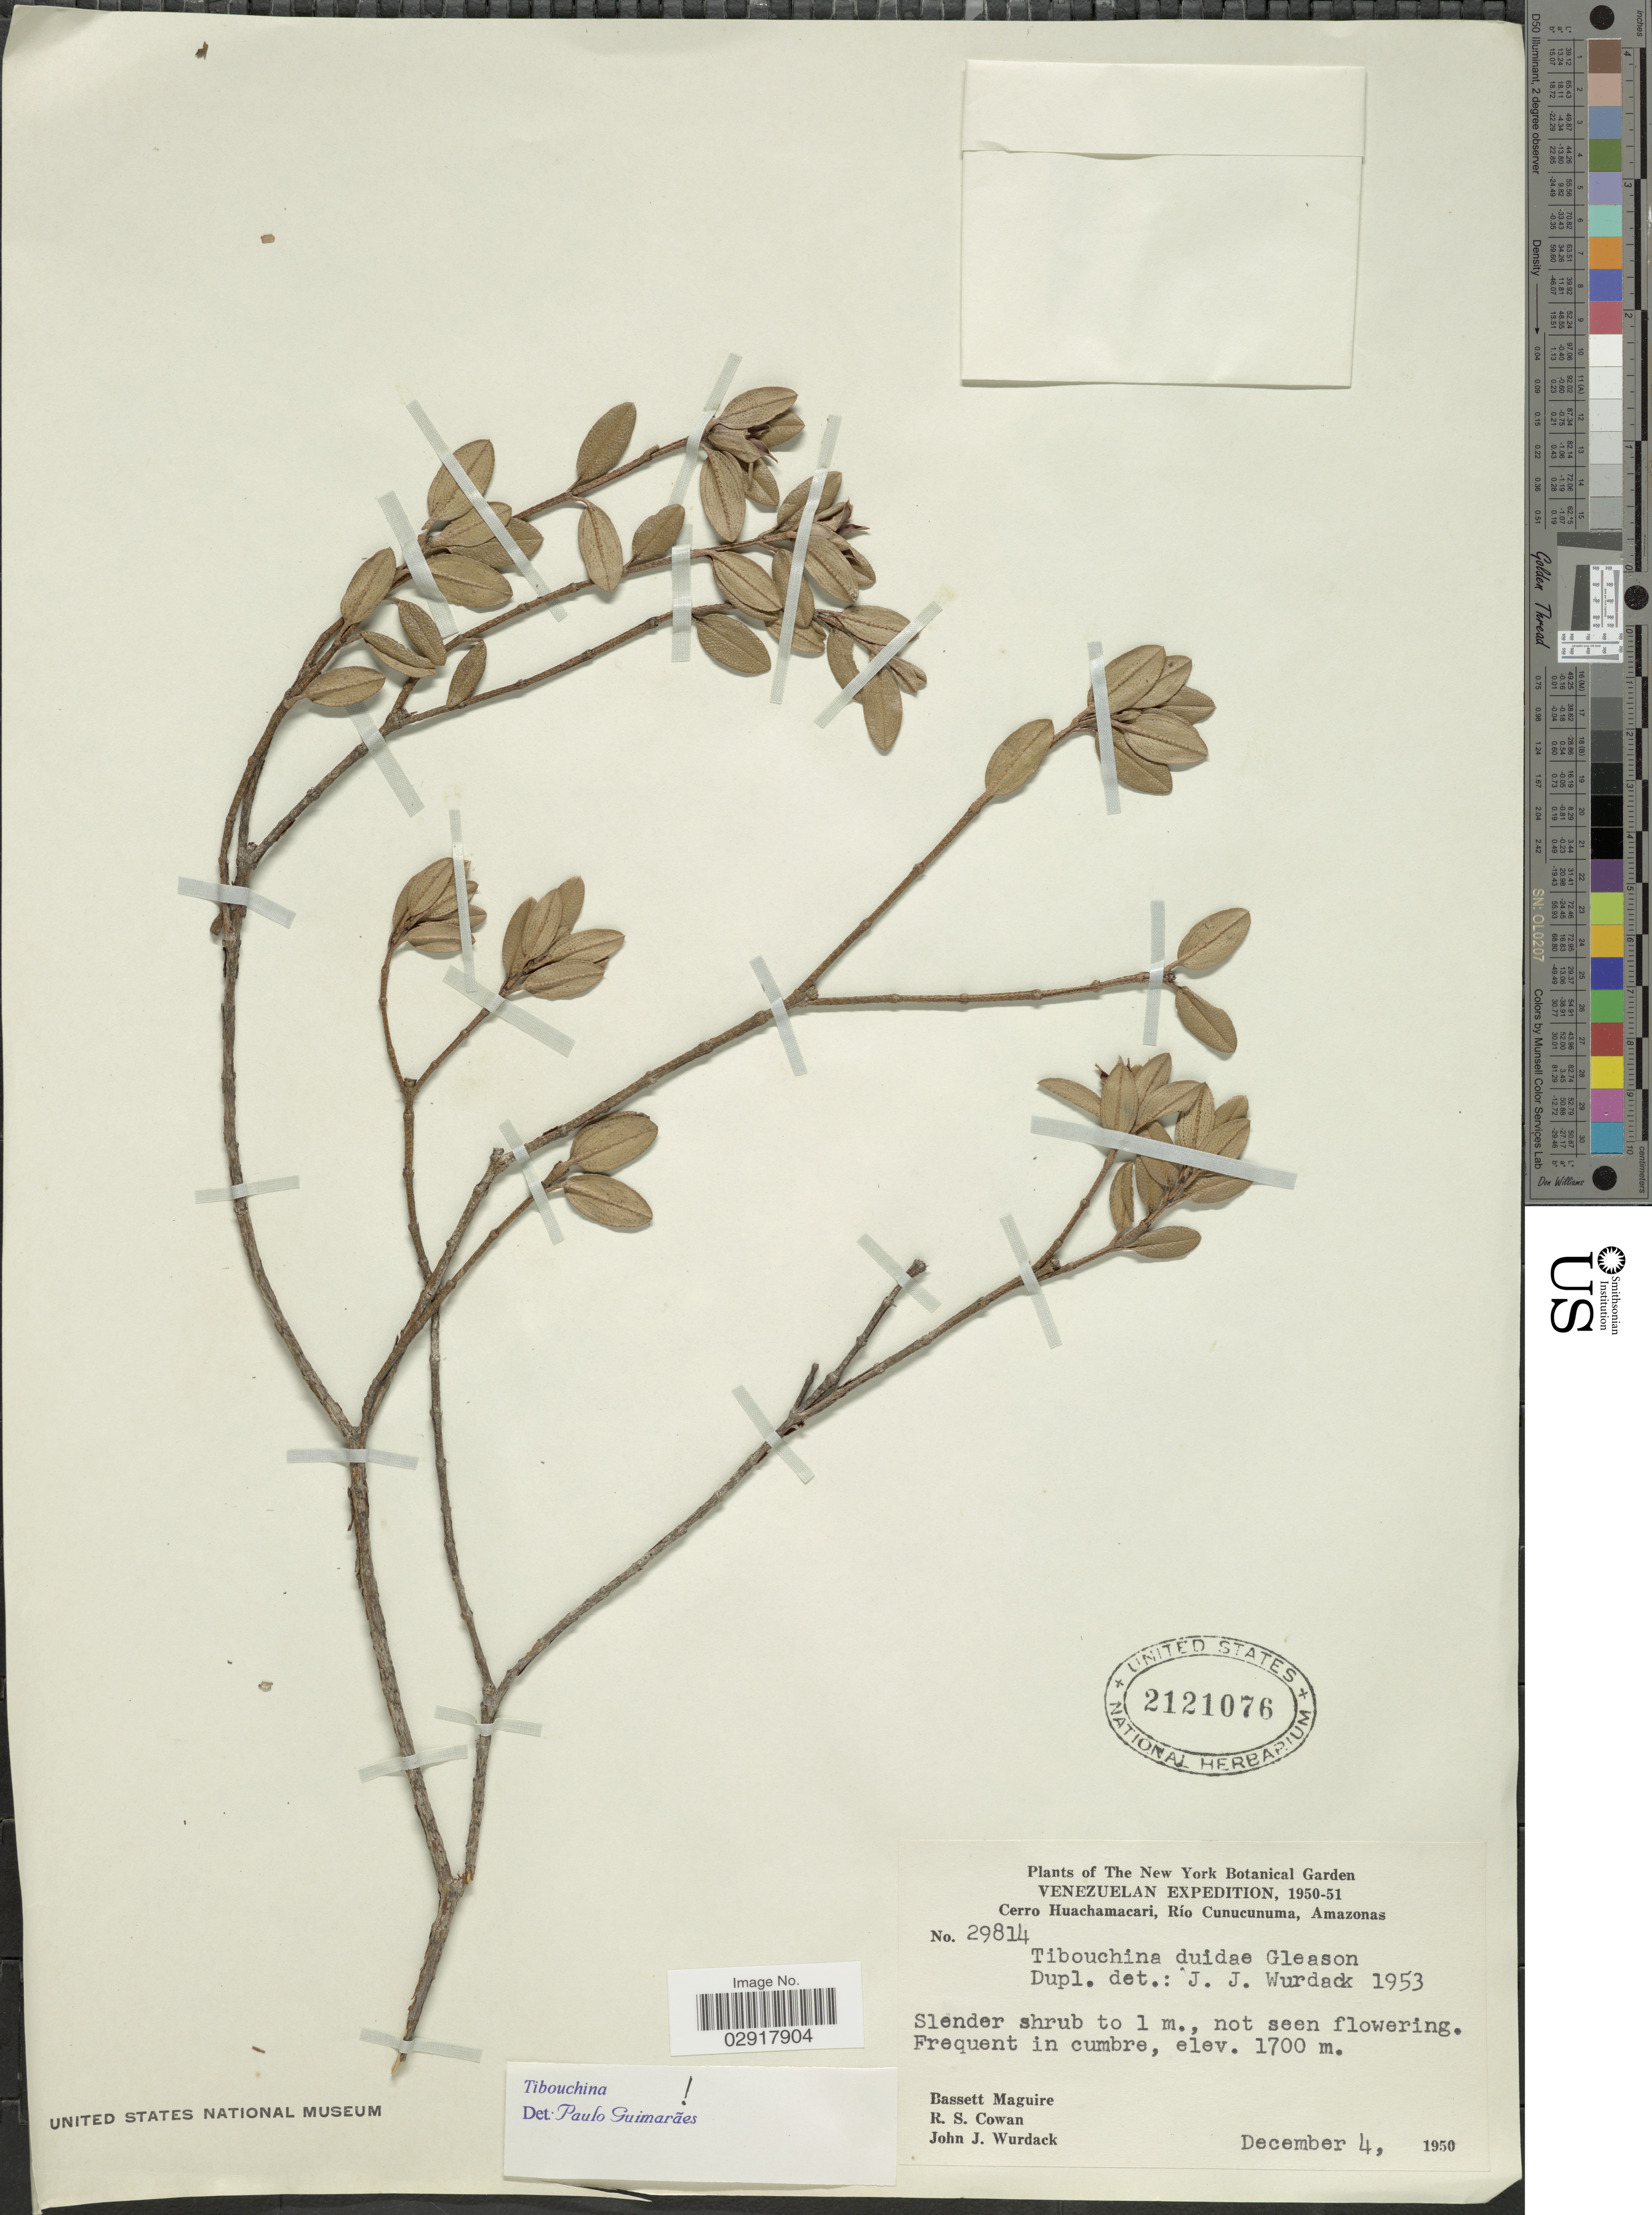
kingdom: Plantae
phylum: Tracheophyta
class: Magnoliopsida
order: Myrtales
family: Melastomataceae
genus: Tibouchina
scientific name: Tibouchina duidae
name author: Gleason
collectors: B. Maguire, R. S. Cowan & J. J. Wurdack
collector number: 29814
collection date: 1950-12-04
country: Venezuela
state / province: Amazonas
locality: Cerro Huachamacari, Río Cunucunuma. Frequent in cumbre.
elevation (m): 1700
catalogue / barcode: US 2121076